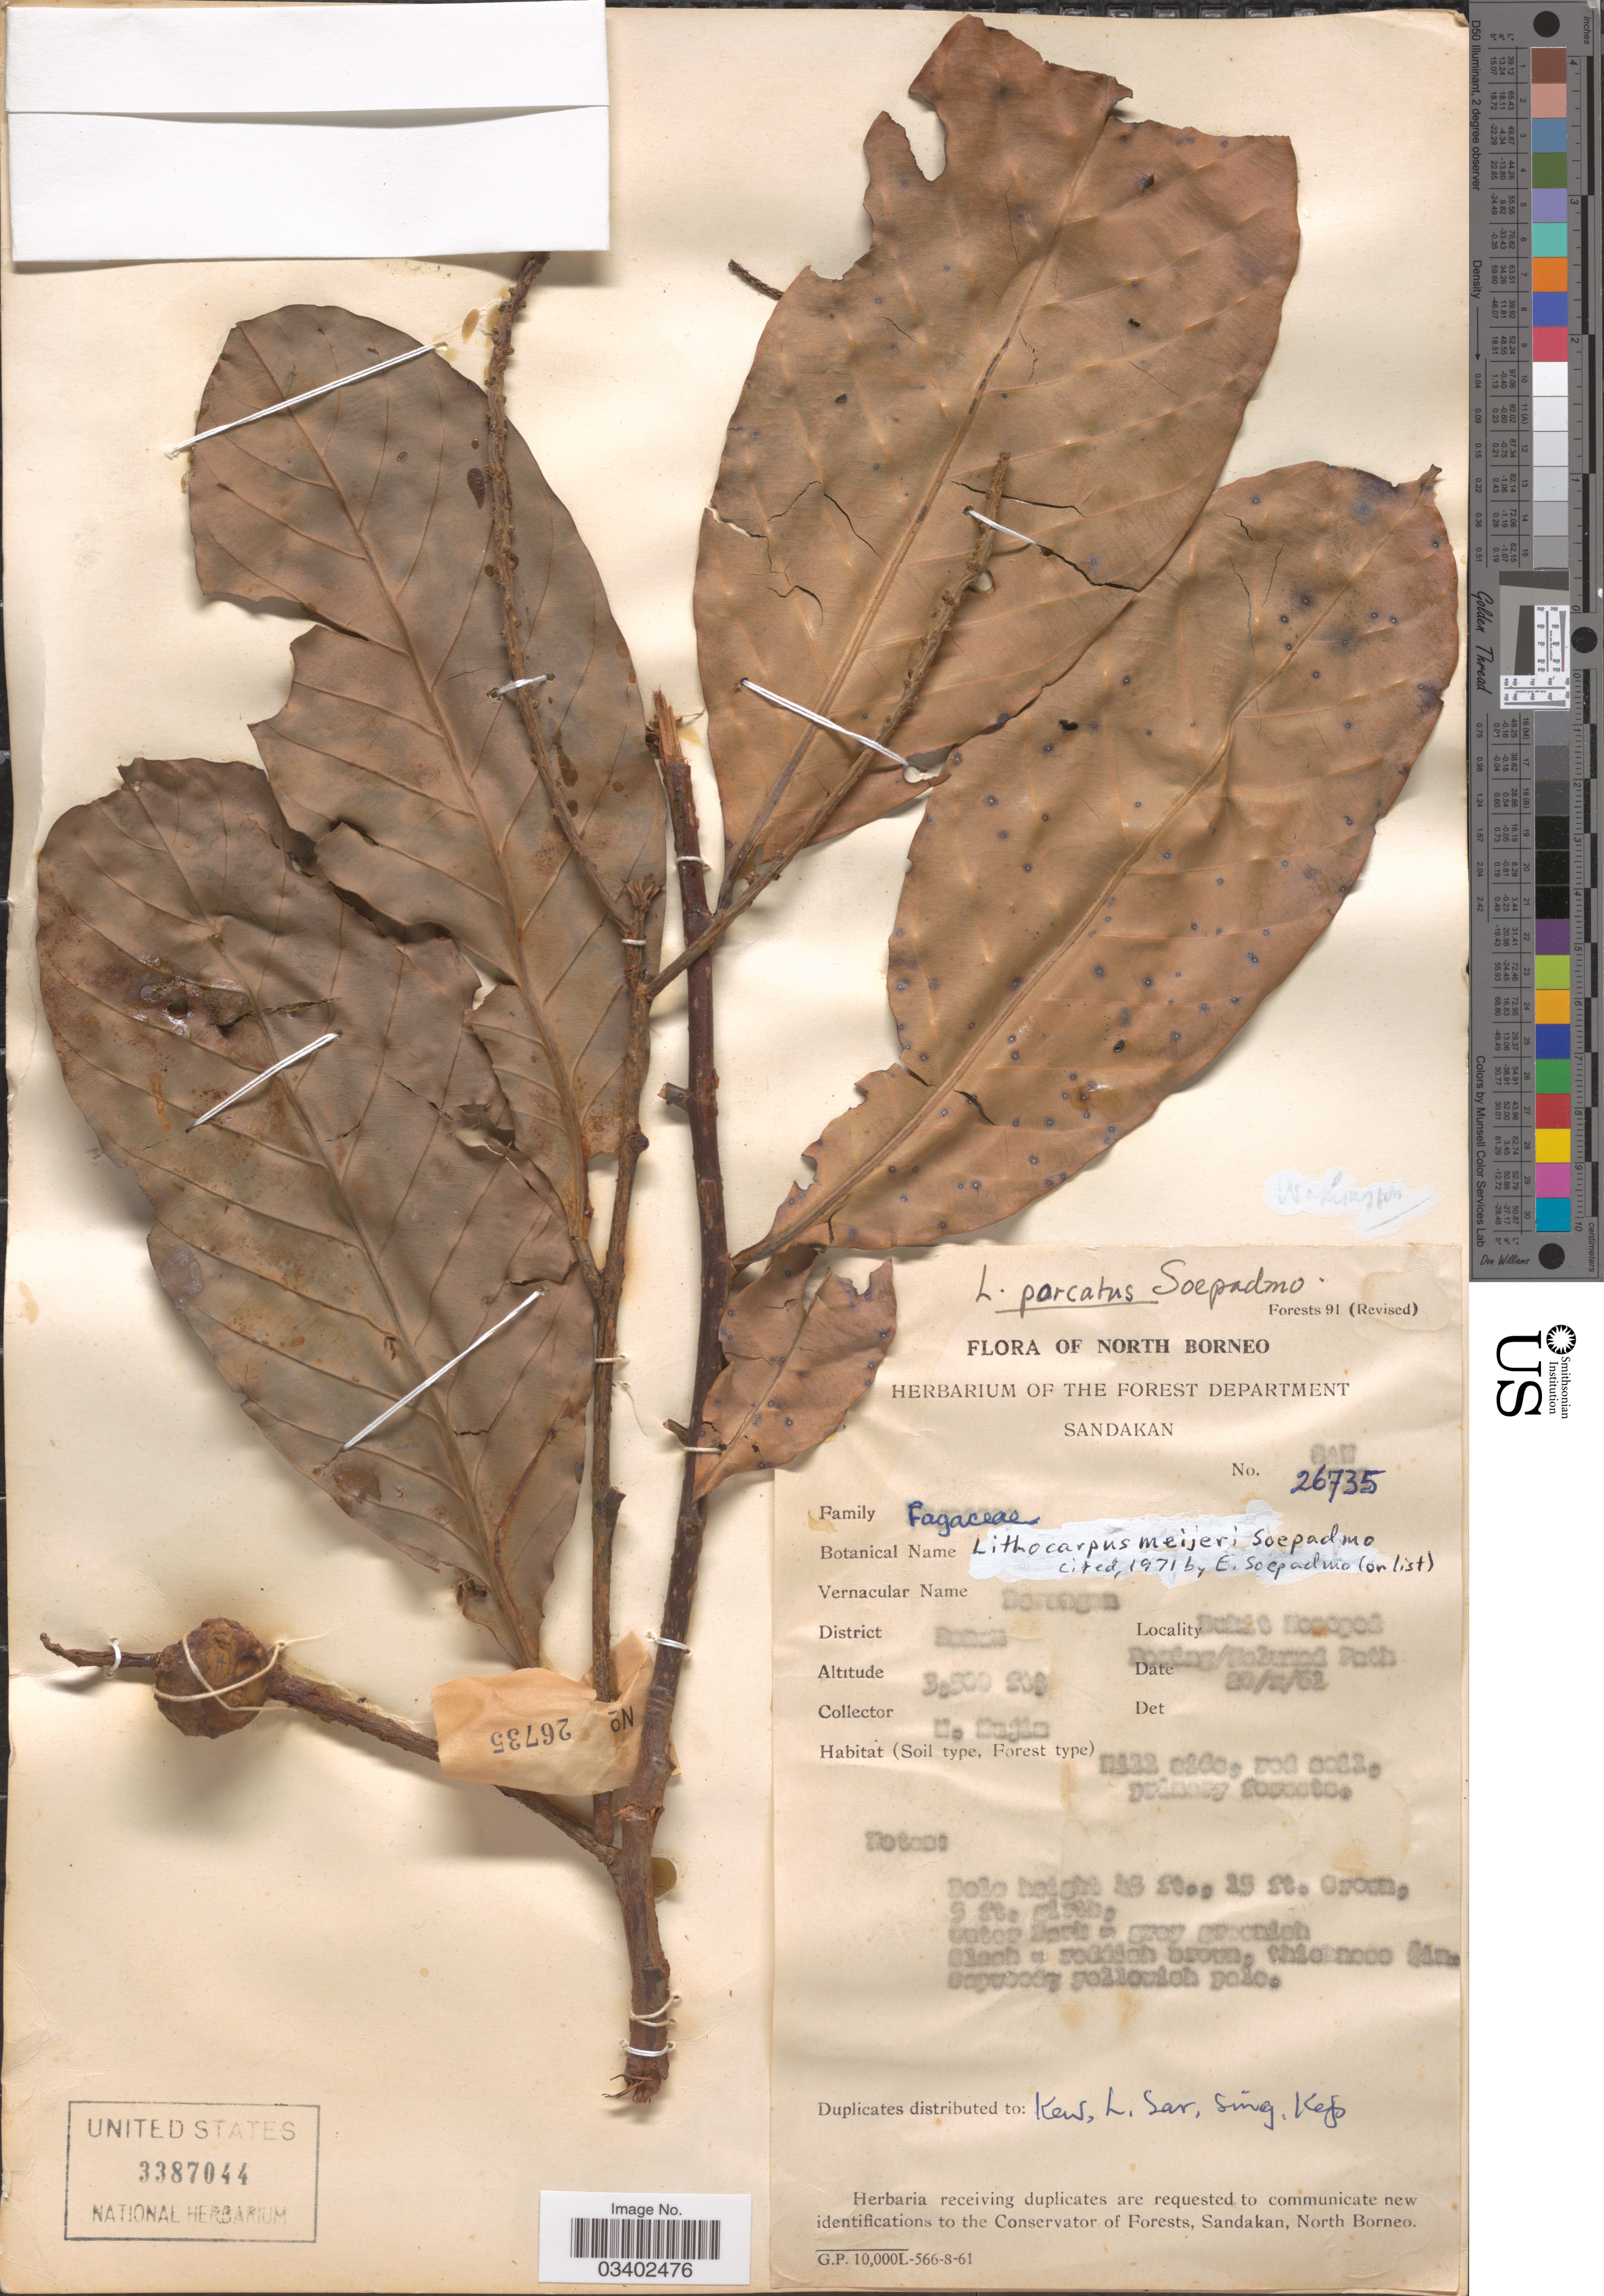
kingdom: Plantae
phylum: Tracheophyta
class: Magnoliopsida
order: Fagales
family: Fagaceae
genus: Lithocarpus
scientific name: Lithocarpus meijeri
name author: Soepadmo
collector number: SAN26735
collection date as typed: Transcribed d/m/y: 26/2/62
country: Malaysia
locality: North Borneo. District Ranau. Bukit [illegible text] Path.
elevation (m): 1067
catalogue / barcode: US 3387044